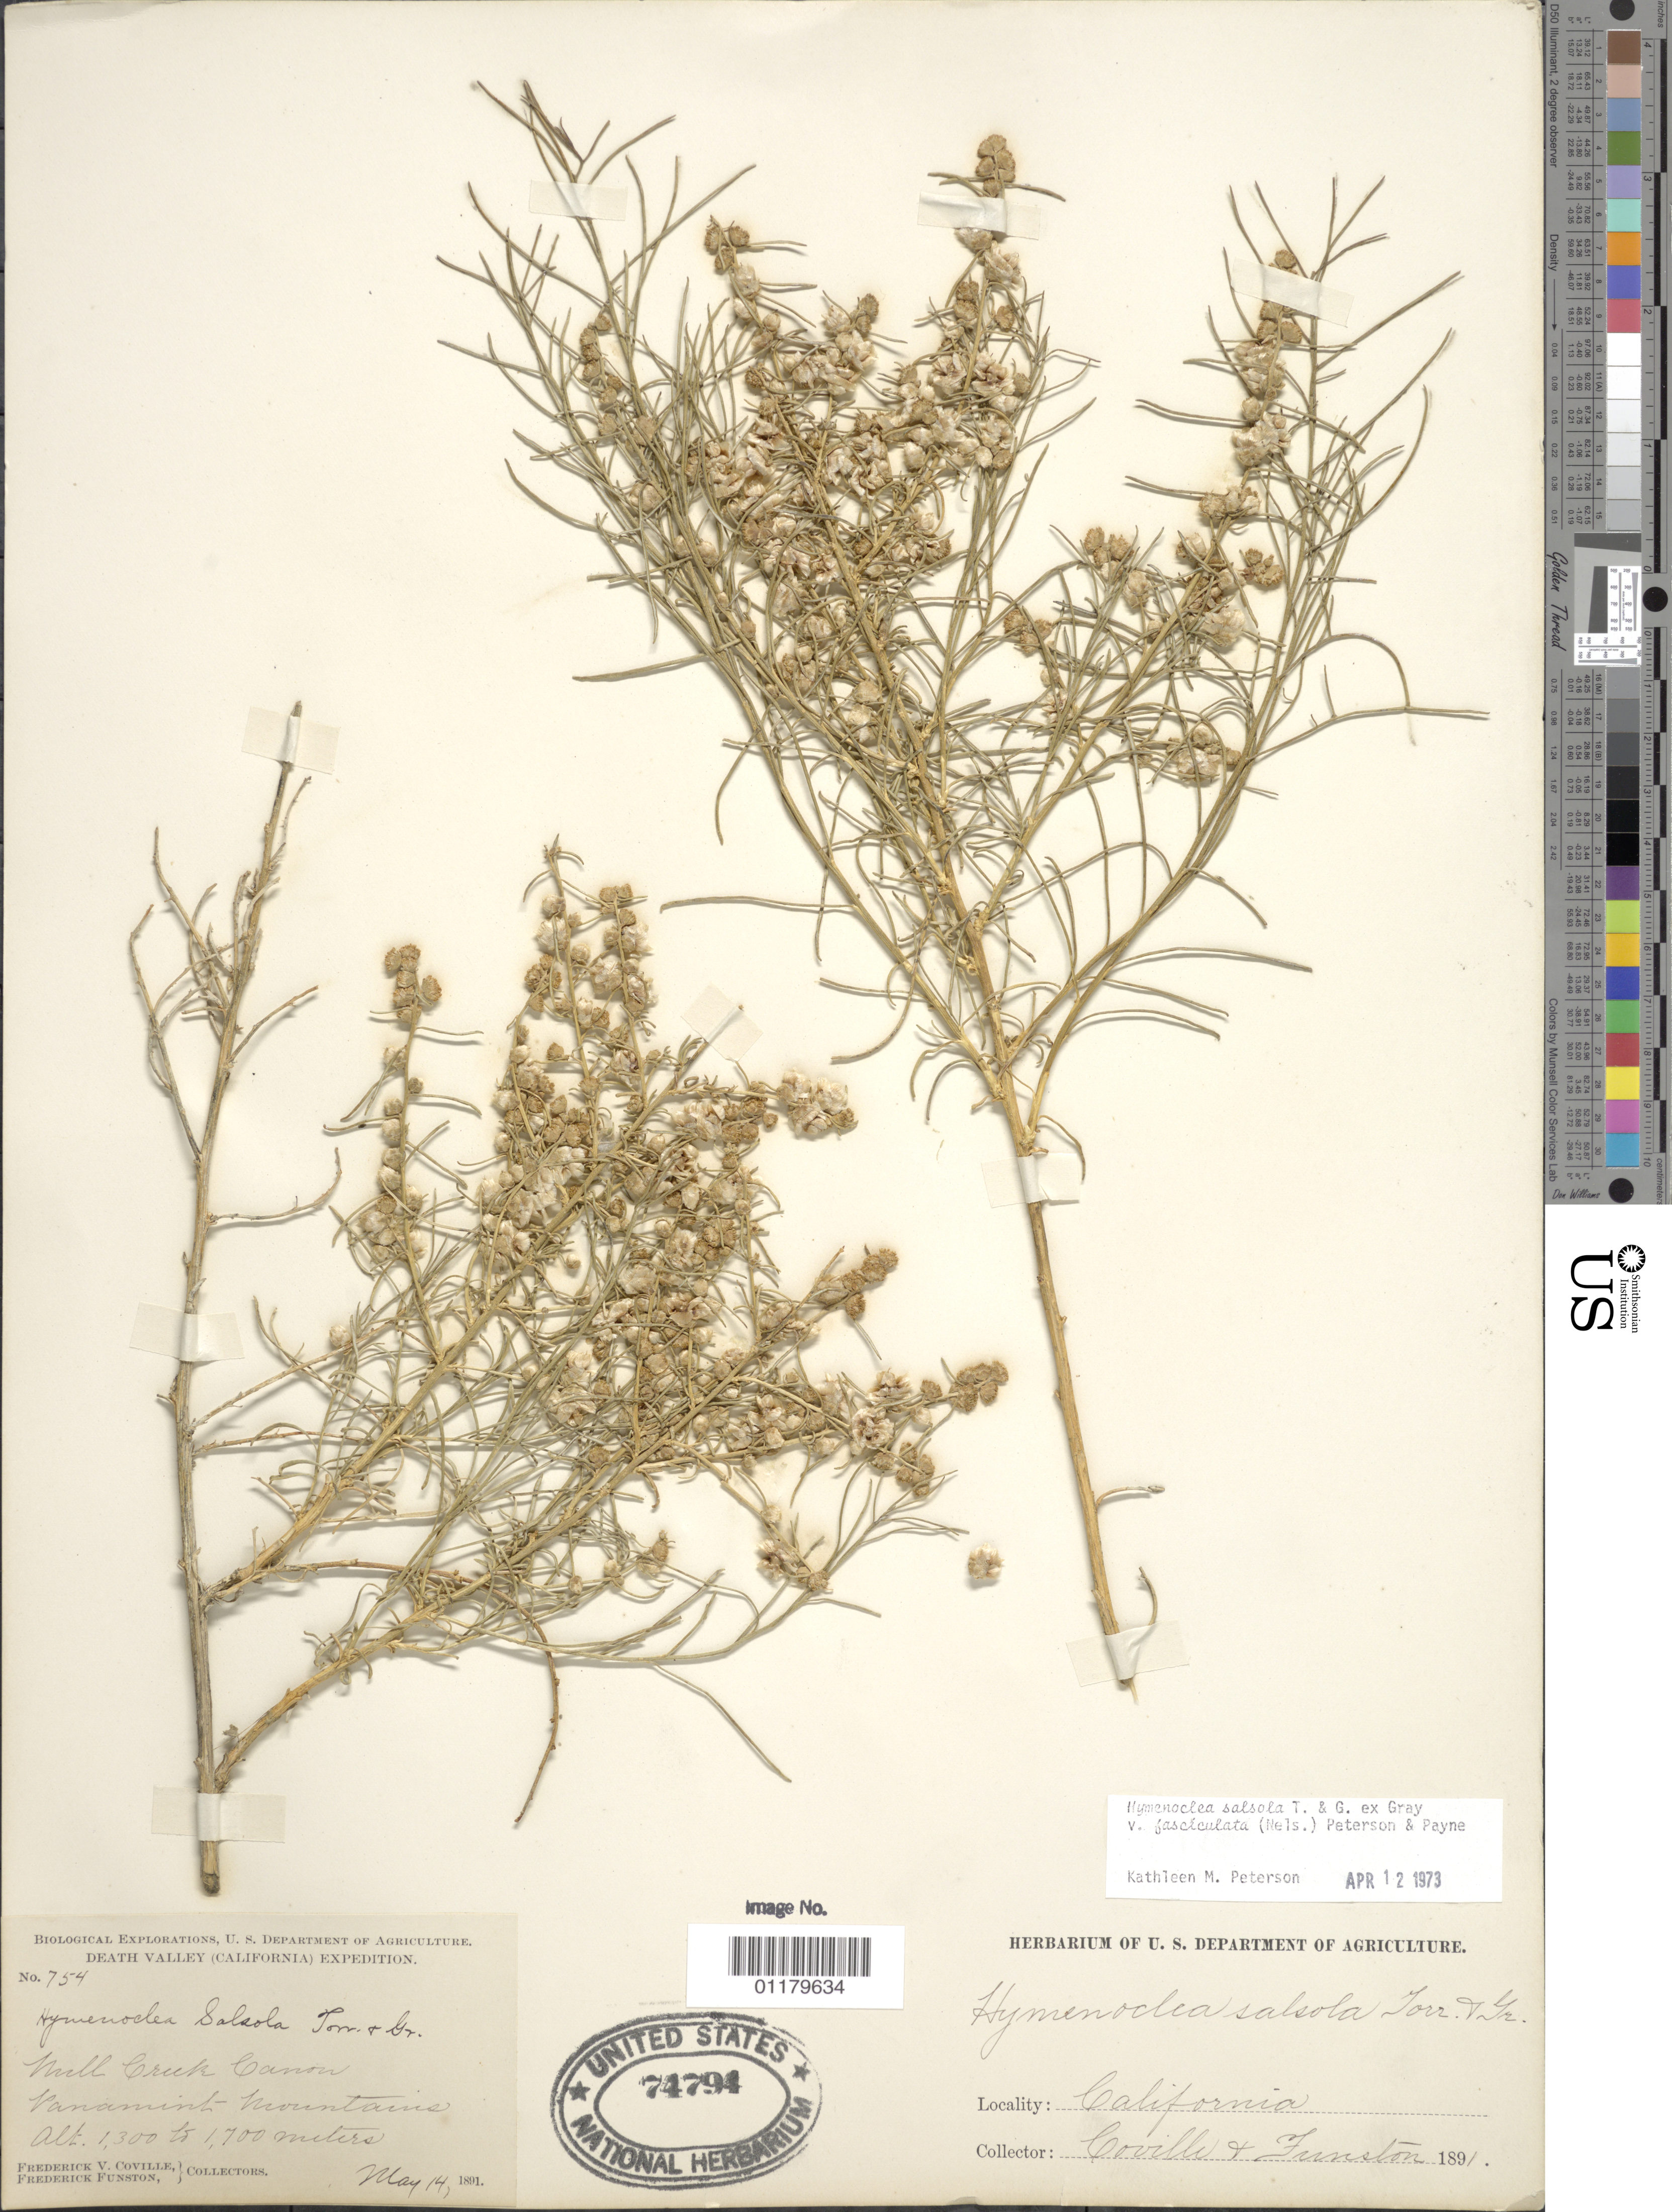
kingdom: Plantae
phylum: Tracheophyta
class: Magnoliopsida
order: Asterales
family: Asteraceae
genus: Hymenoclea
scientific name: Hymenoclea salsola var. fasciculata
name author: (A. Nelson) K.M. Peterson & W.W.Payne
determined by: Peterson, Kathy M.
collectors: F. V. Coville & F. Funston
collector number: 754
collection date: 1891-05-14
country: United States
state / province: California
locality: Mill Creek Canyon, Panamint Mts.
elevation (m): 1300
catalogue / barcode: US 74794